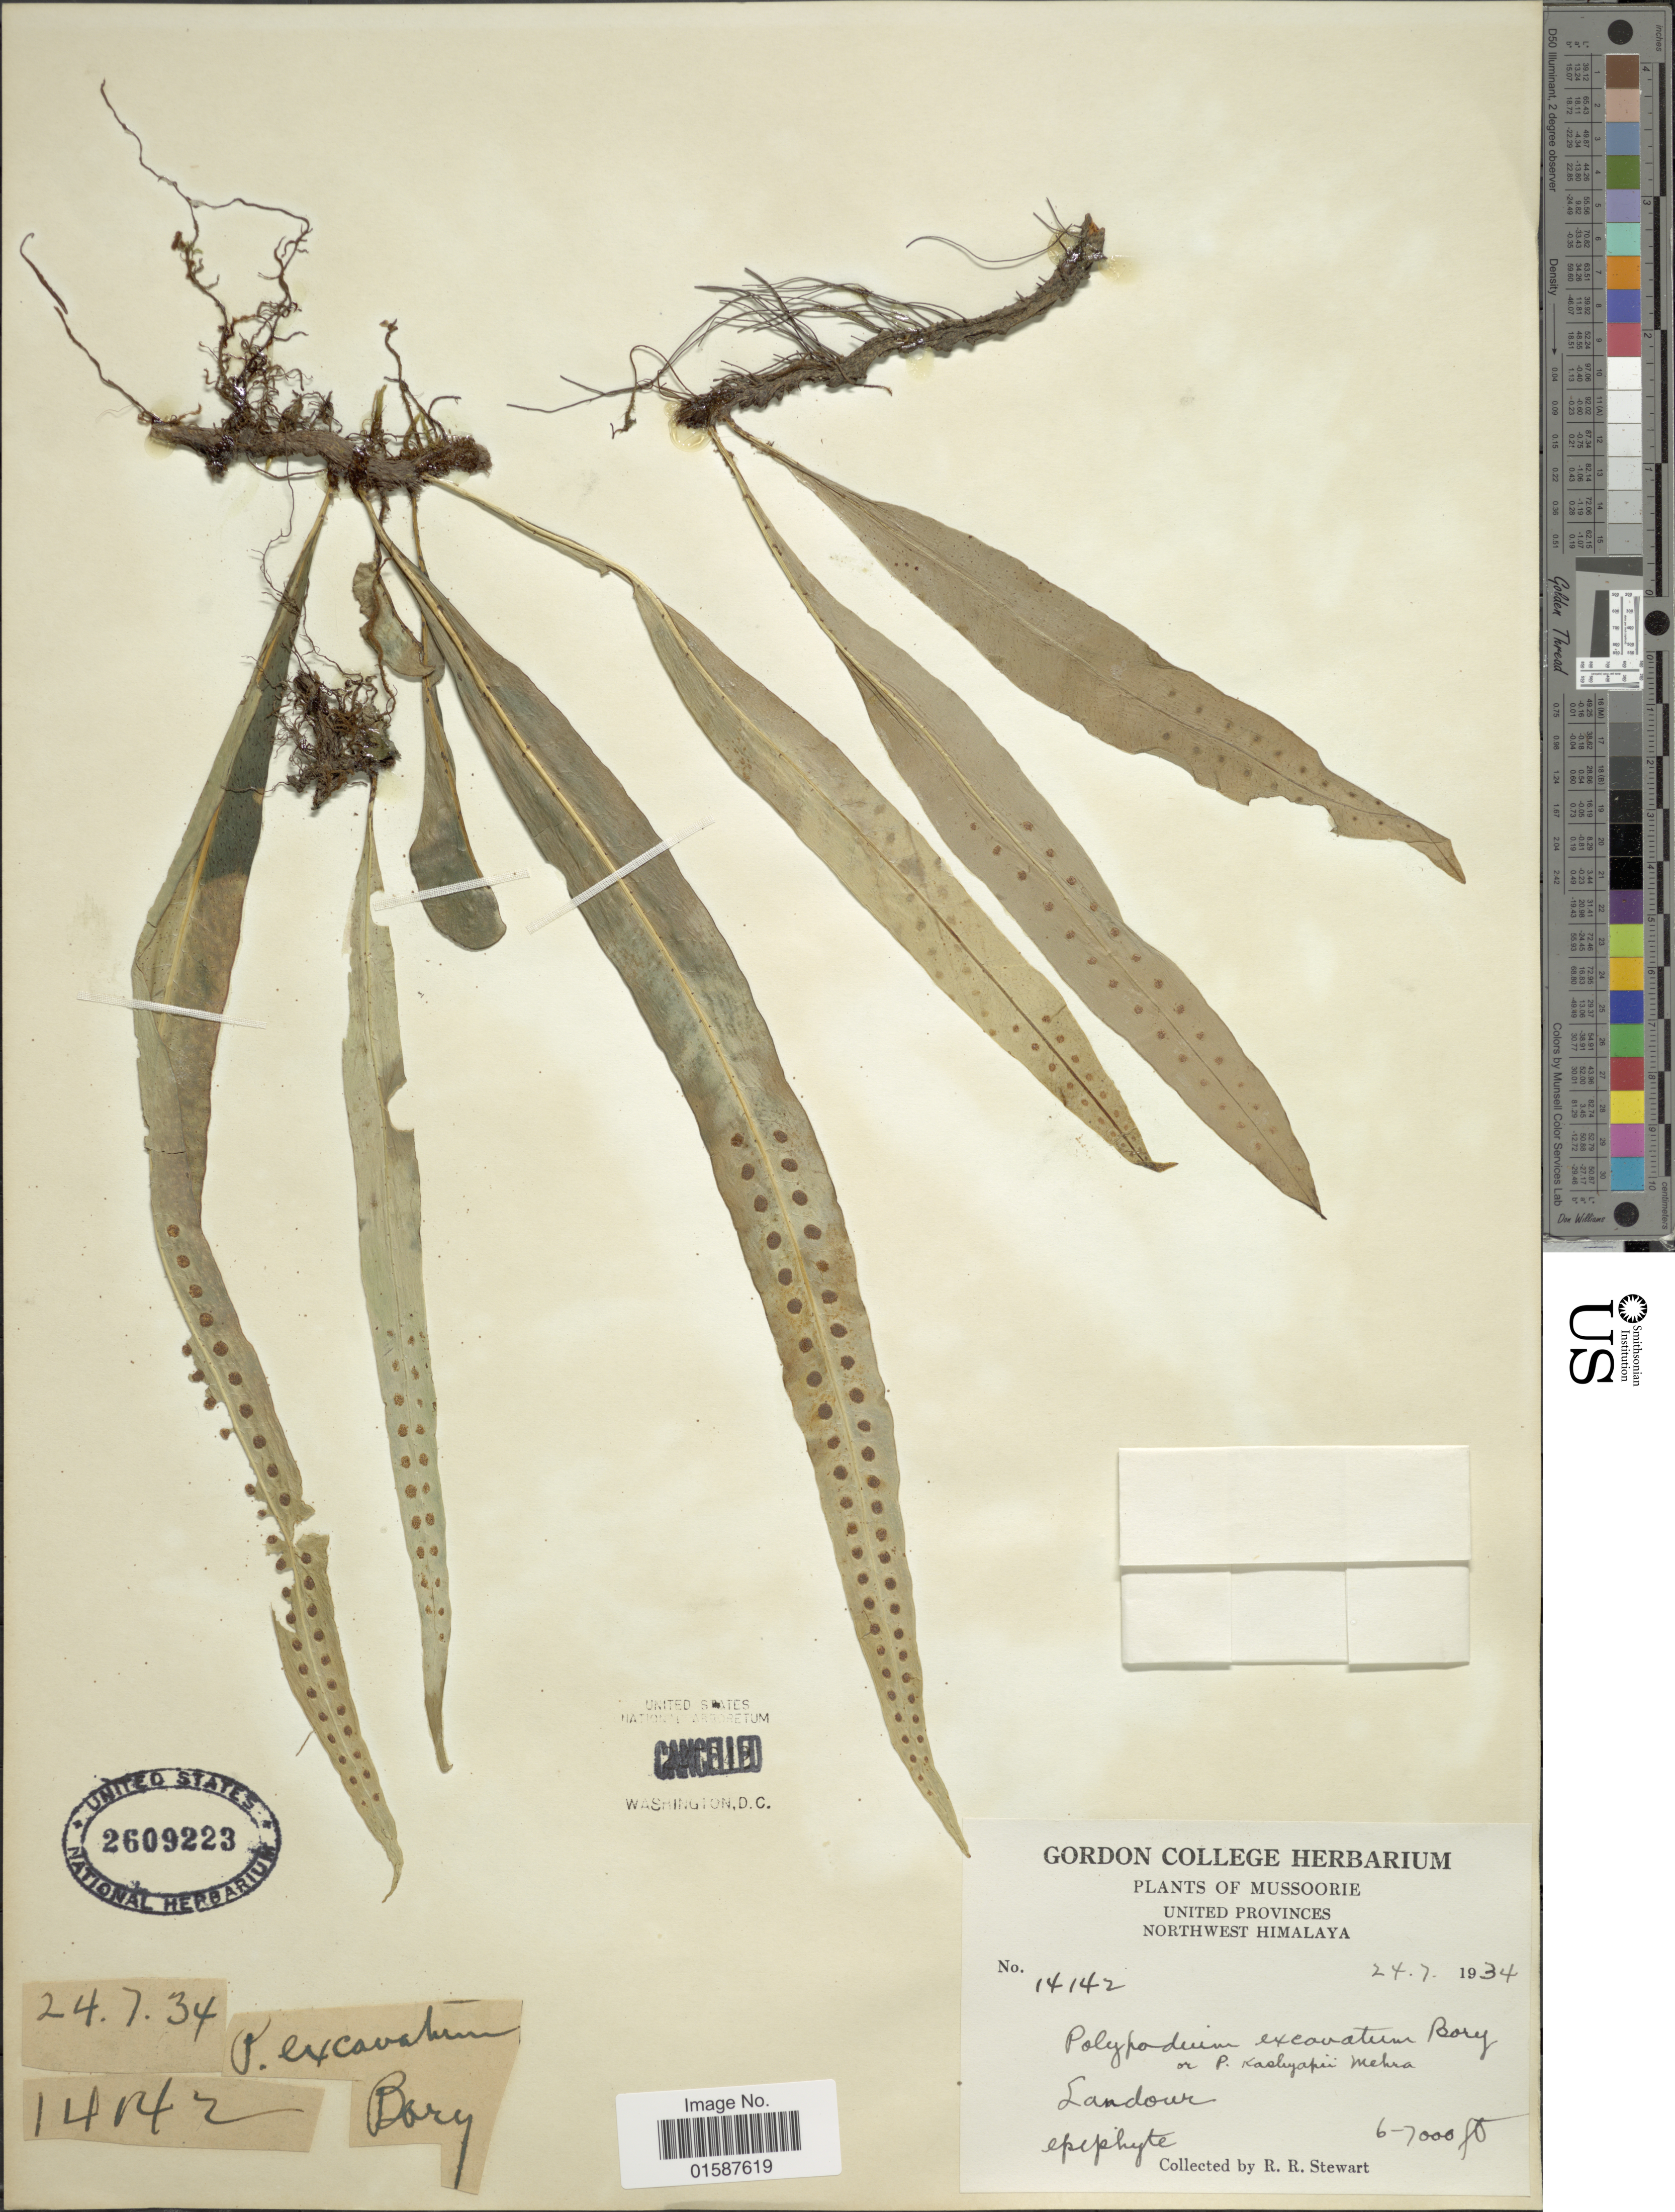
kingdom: Plantae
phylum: Tracheophyta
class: Polypodiopsida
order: Polypodiales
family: Polypodiaceae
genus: Lepisorus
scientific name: Lepisorus excavatus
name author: (Bory ex Willd.) Ching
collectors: R. R. Stewart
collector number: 14142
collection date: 1934-07-24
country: India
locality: Mussoorie, United Provinces, Northwest Himalaya, Landour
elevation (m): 1829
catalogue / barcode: US 2609223